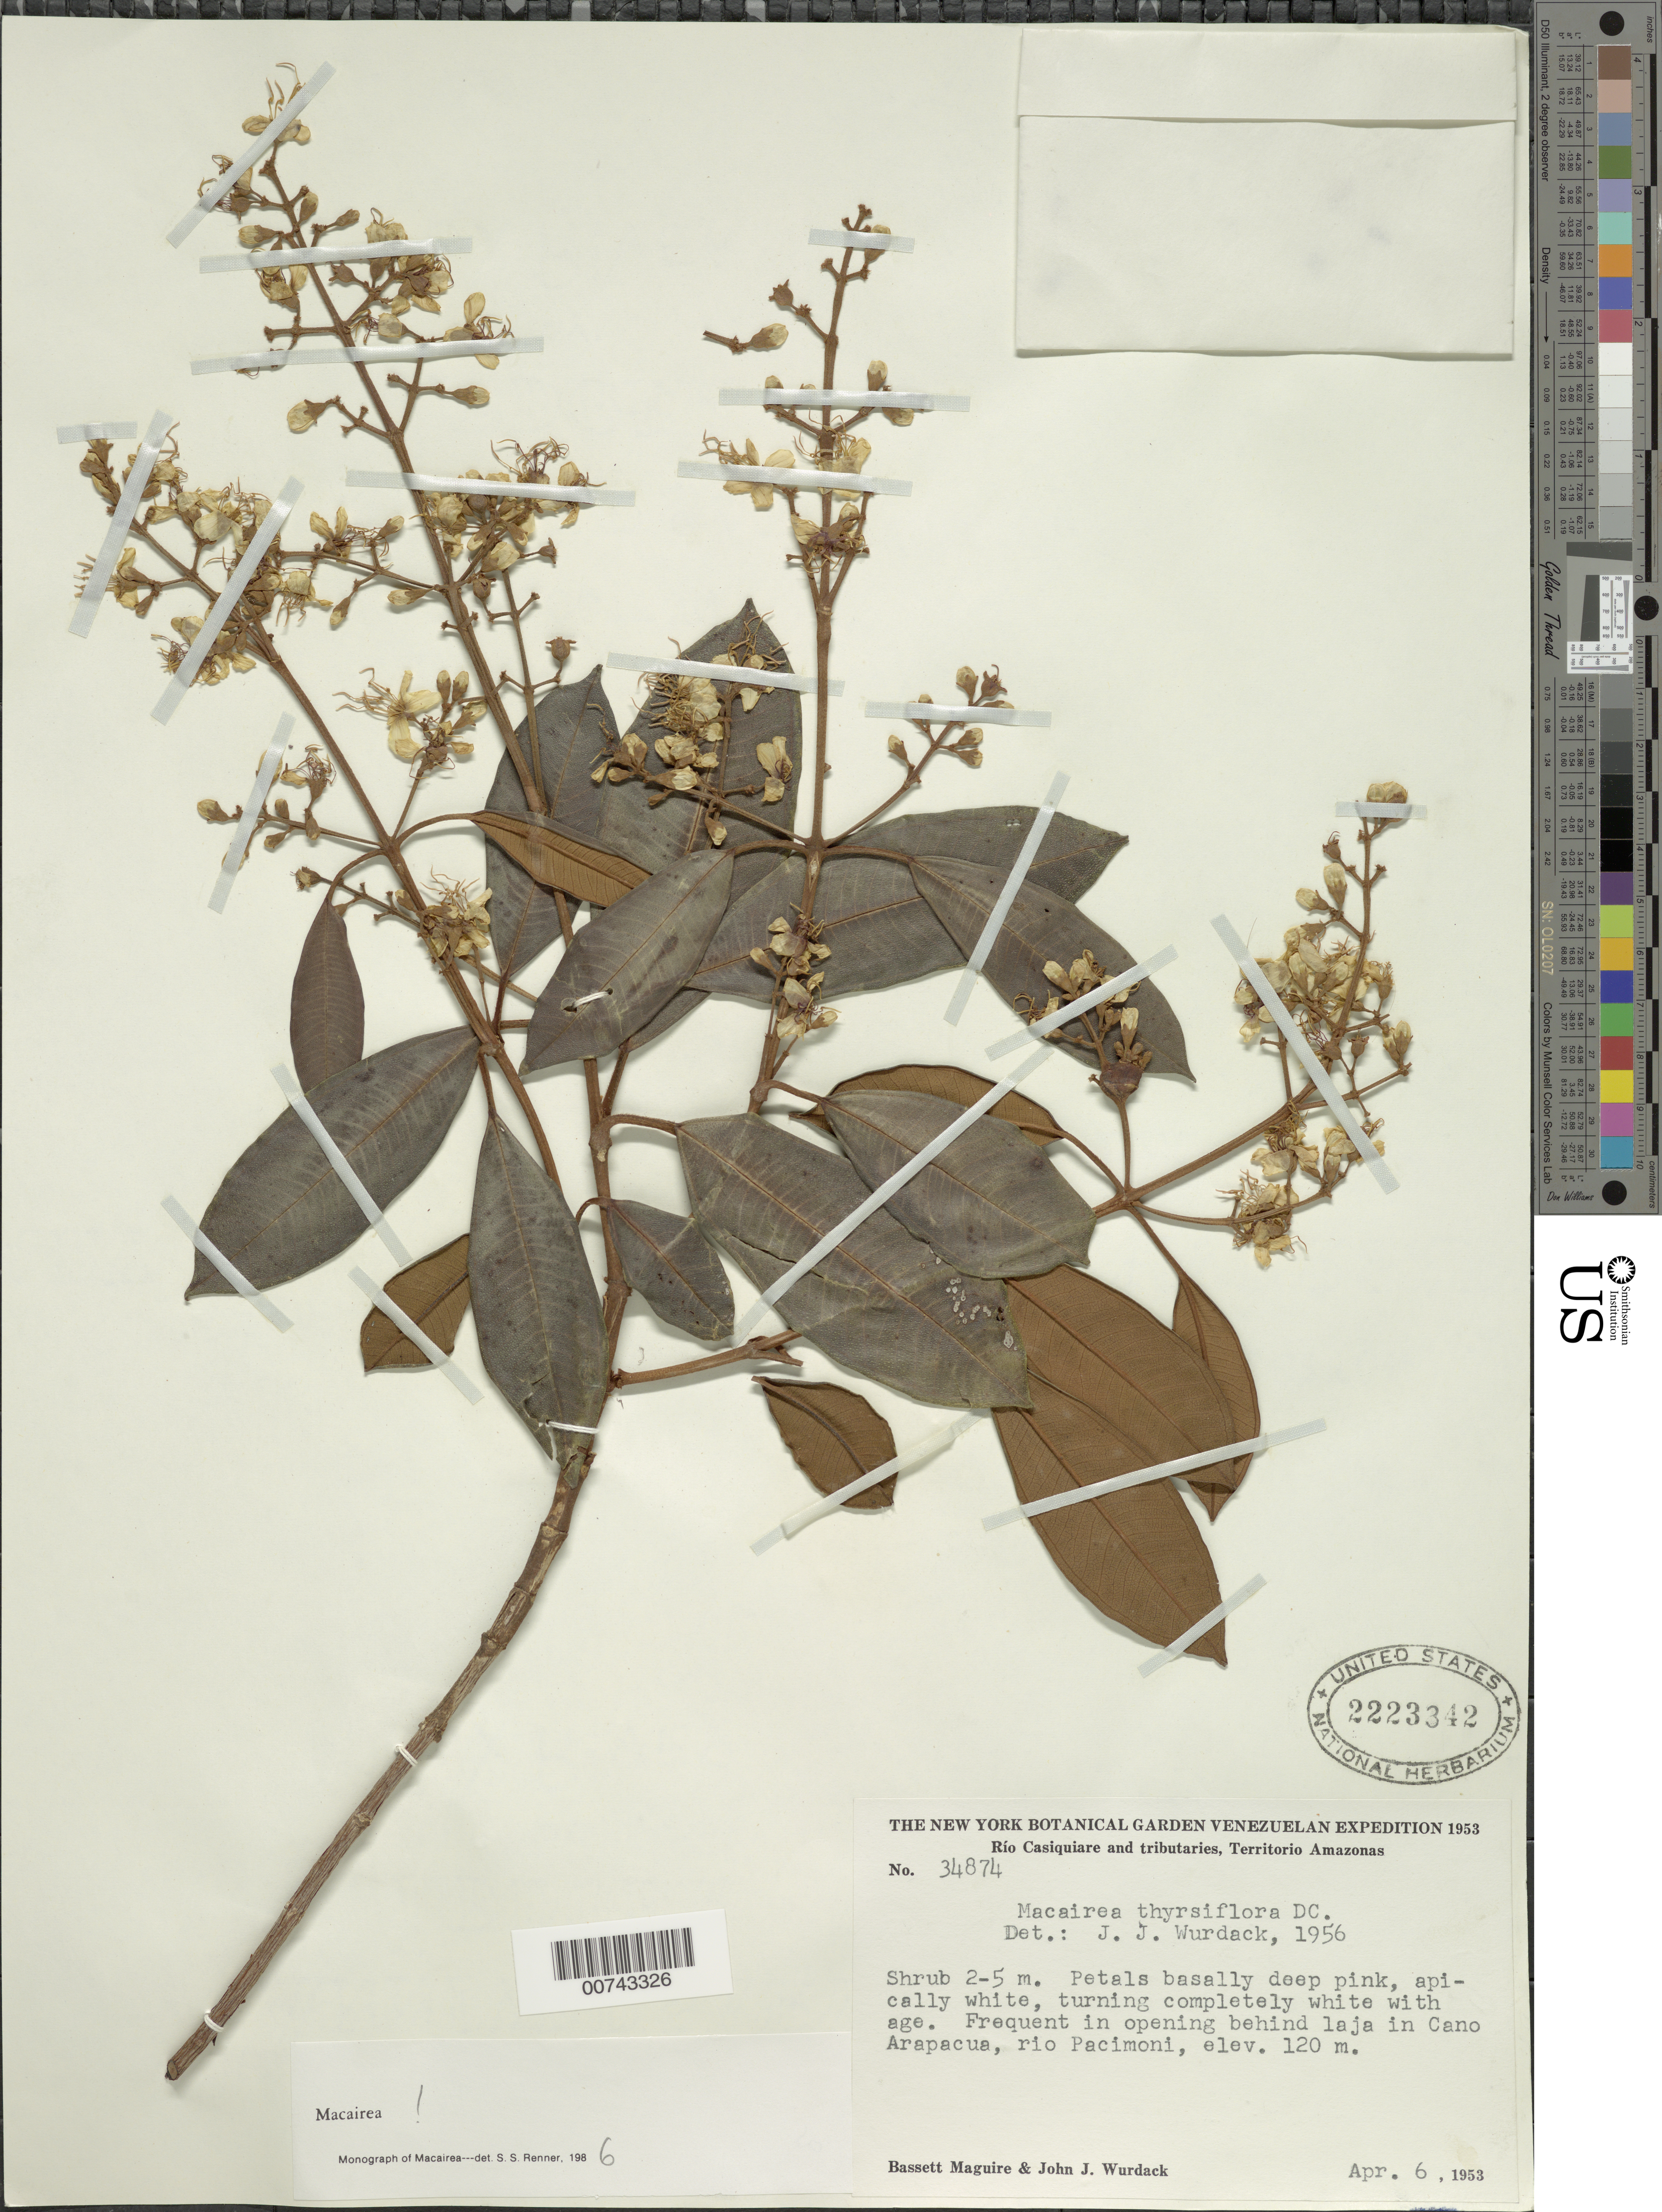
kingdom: Plantae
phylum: Tracheophyta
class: Magnoliopsida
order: Myrtales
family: Melastomataceae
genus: Macairea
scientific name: Macairea thyrsiflora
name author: DC.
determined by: Nunes da Silva, Diego, (RB), Jardim Botanico do Rio de Janeiro - Herbario (BRAZIL)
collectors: B. Maguire & J. J. Wurdack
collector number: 34876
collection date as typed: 6-Apr-53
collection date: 1953-04-06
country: Venezuela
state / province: Amazonas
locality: Río Pacimoni, Caño Arapacua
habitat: Opening behind laja in Caño Arapacua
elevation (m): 120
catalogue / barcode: US 2223342